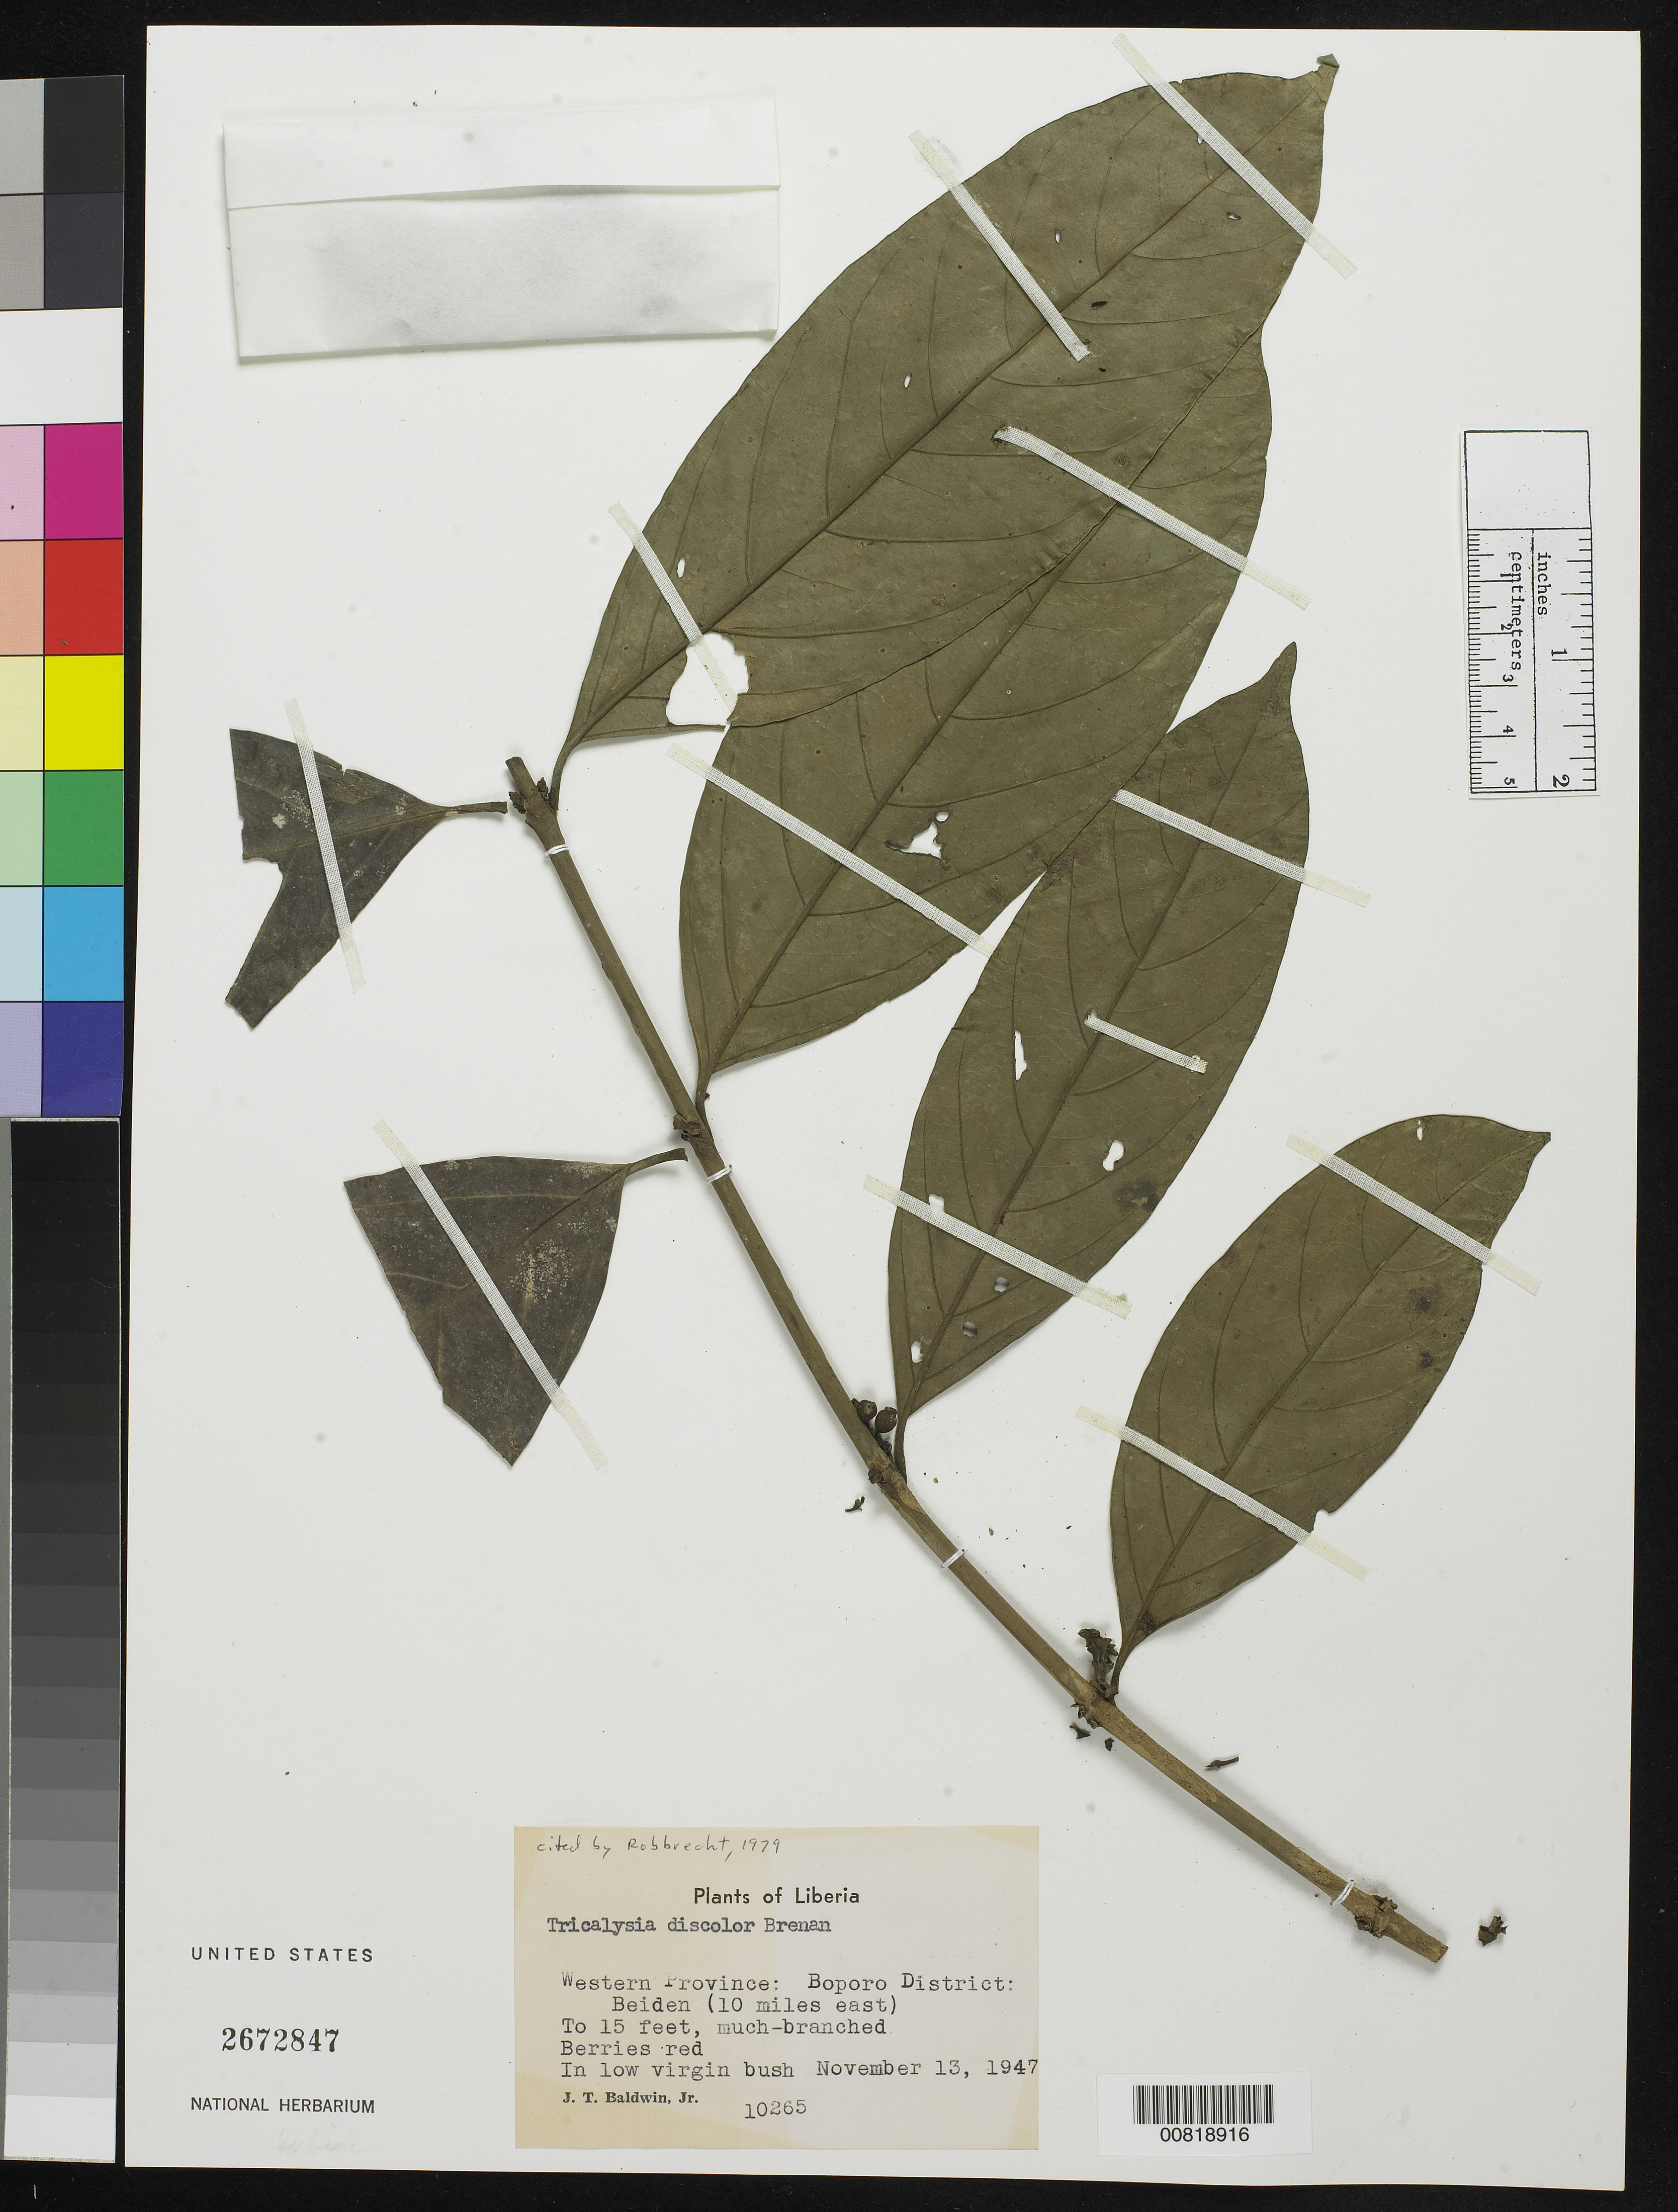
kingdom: Plantae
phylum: Tracheophyta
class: Magnoliopsida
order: Gentianales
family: Rubiaceae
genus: Tricalysia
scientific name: Tricalysia discolor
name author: Brenan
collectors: J. T. Baldwin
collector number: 10265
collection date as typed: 13 Nov 1947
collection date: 1947-11-13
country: Liberia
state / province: Gbarpolu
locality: Western Province: Boporo District, Beiden (10 miles east)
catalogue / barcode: US 2672847